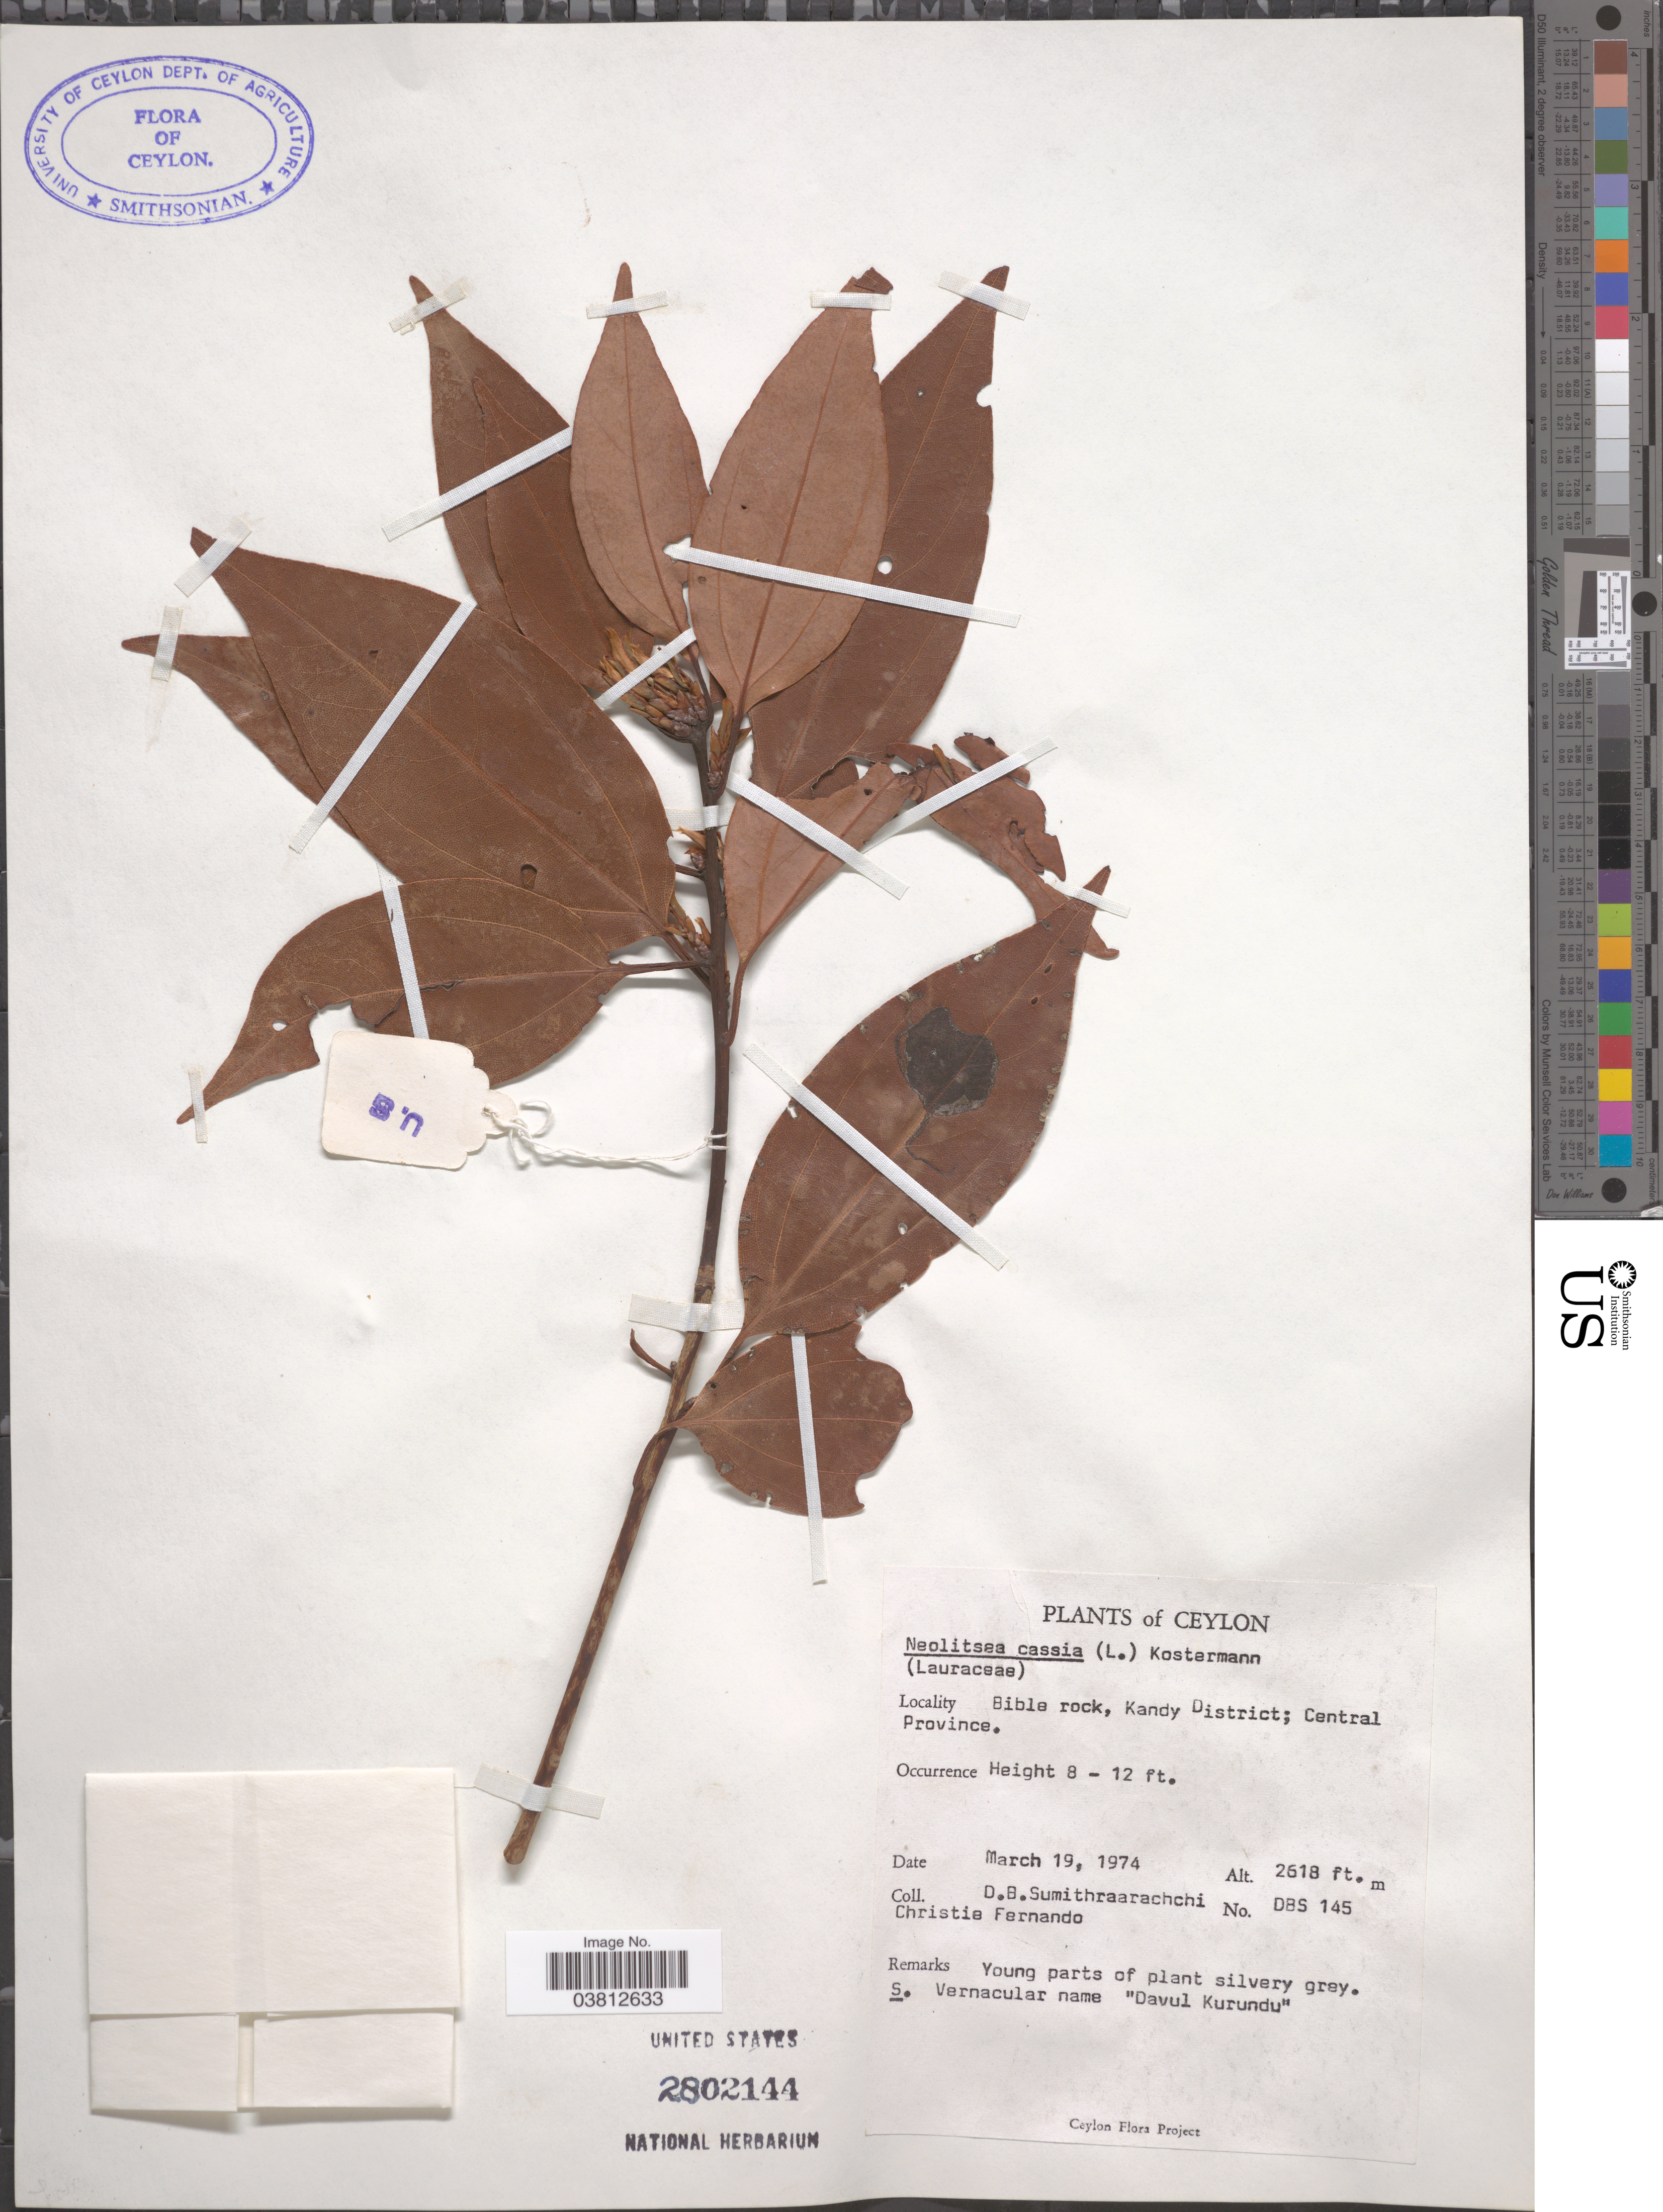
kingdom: Plantae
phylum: Tracheophyta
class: Magnoliopsida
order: Laurales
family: Lauraceae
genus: Neolitsea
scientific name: Neolitsea cassia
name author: (L.) Kosterm.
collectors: C. Fernando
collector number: DBS145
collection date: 1974-03-19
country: Sri Lanka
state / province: Central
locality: Ceylon. Bible rock, Kandy District; Central Province.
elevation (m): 798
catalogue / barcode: US 2802144